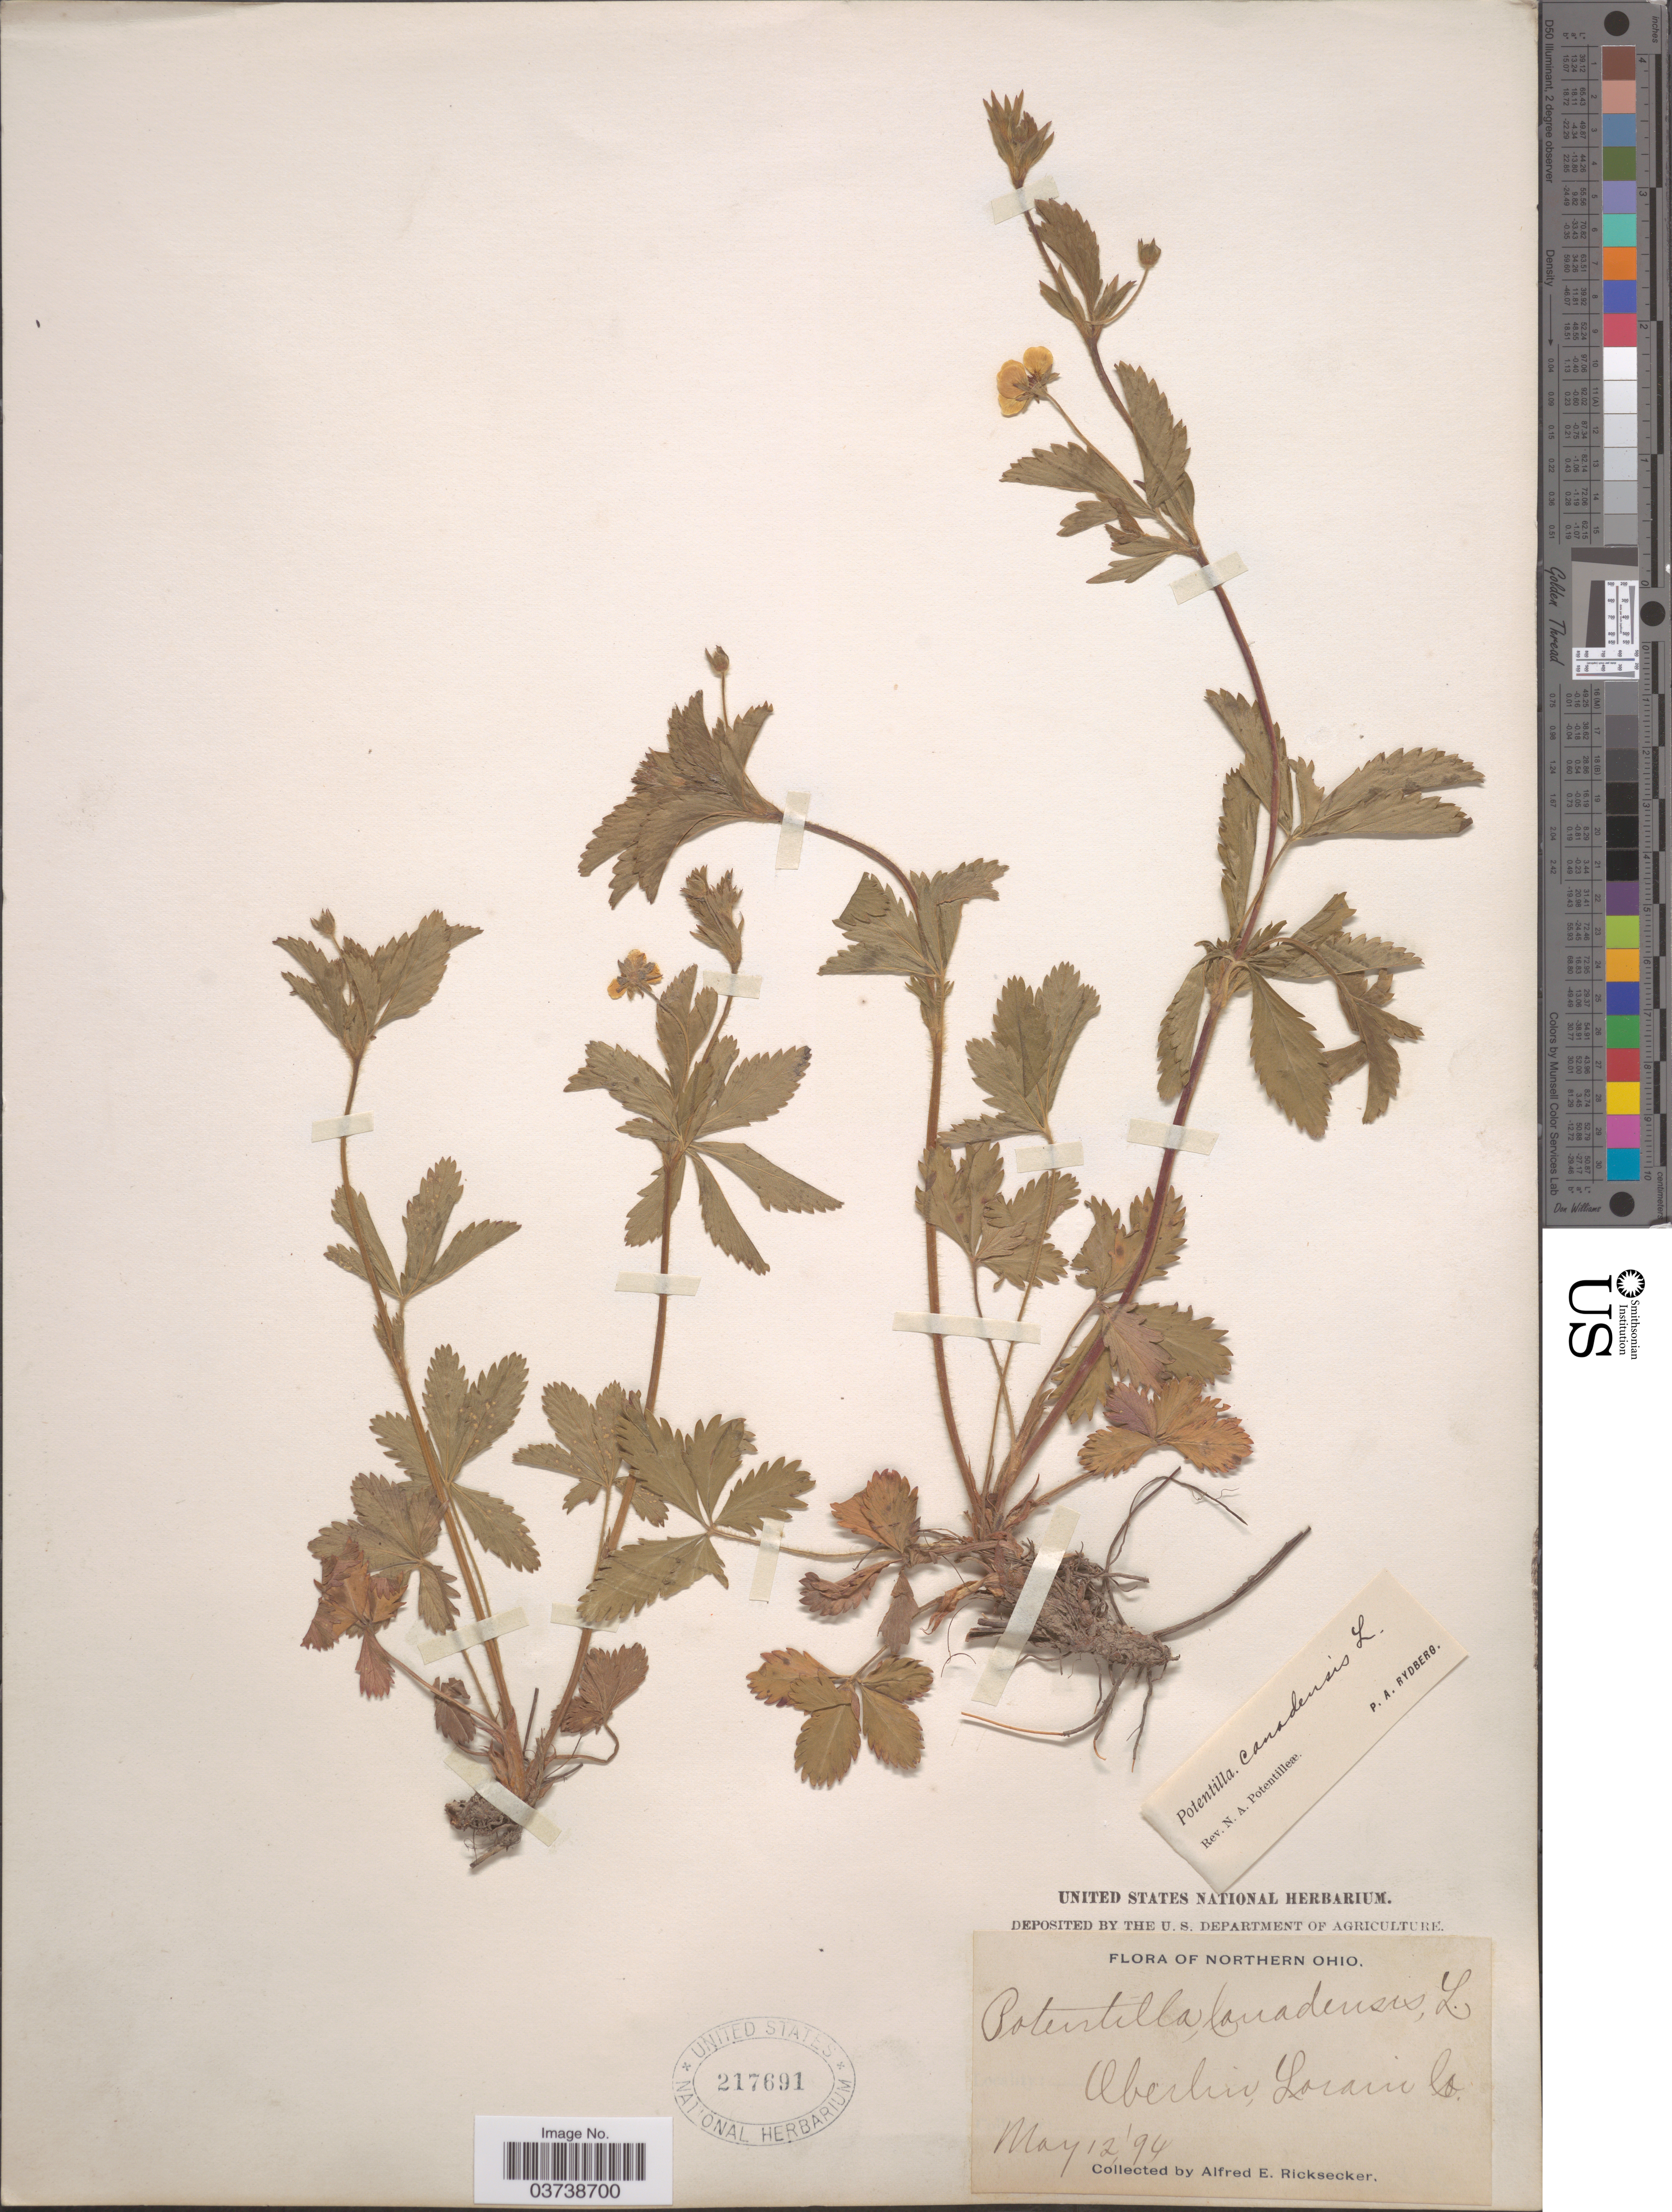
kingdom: Plantae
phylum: Tracheophyta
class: Magnoliopsida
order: Rosales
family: Rosaceae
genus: Potentilla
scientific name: Potentilla canadensis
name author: L.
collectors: A. E. Ricksecker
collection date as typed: Transcribed d/m/y: 12/5/94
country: United States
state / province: Ohio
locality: Northern Ohio. Oberlin, Lorain Co.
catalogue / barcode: US 217691